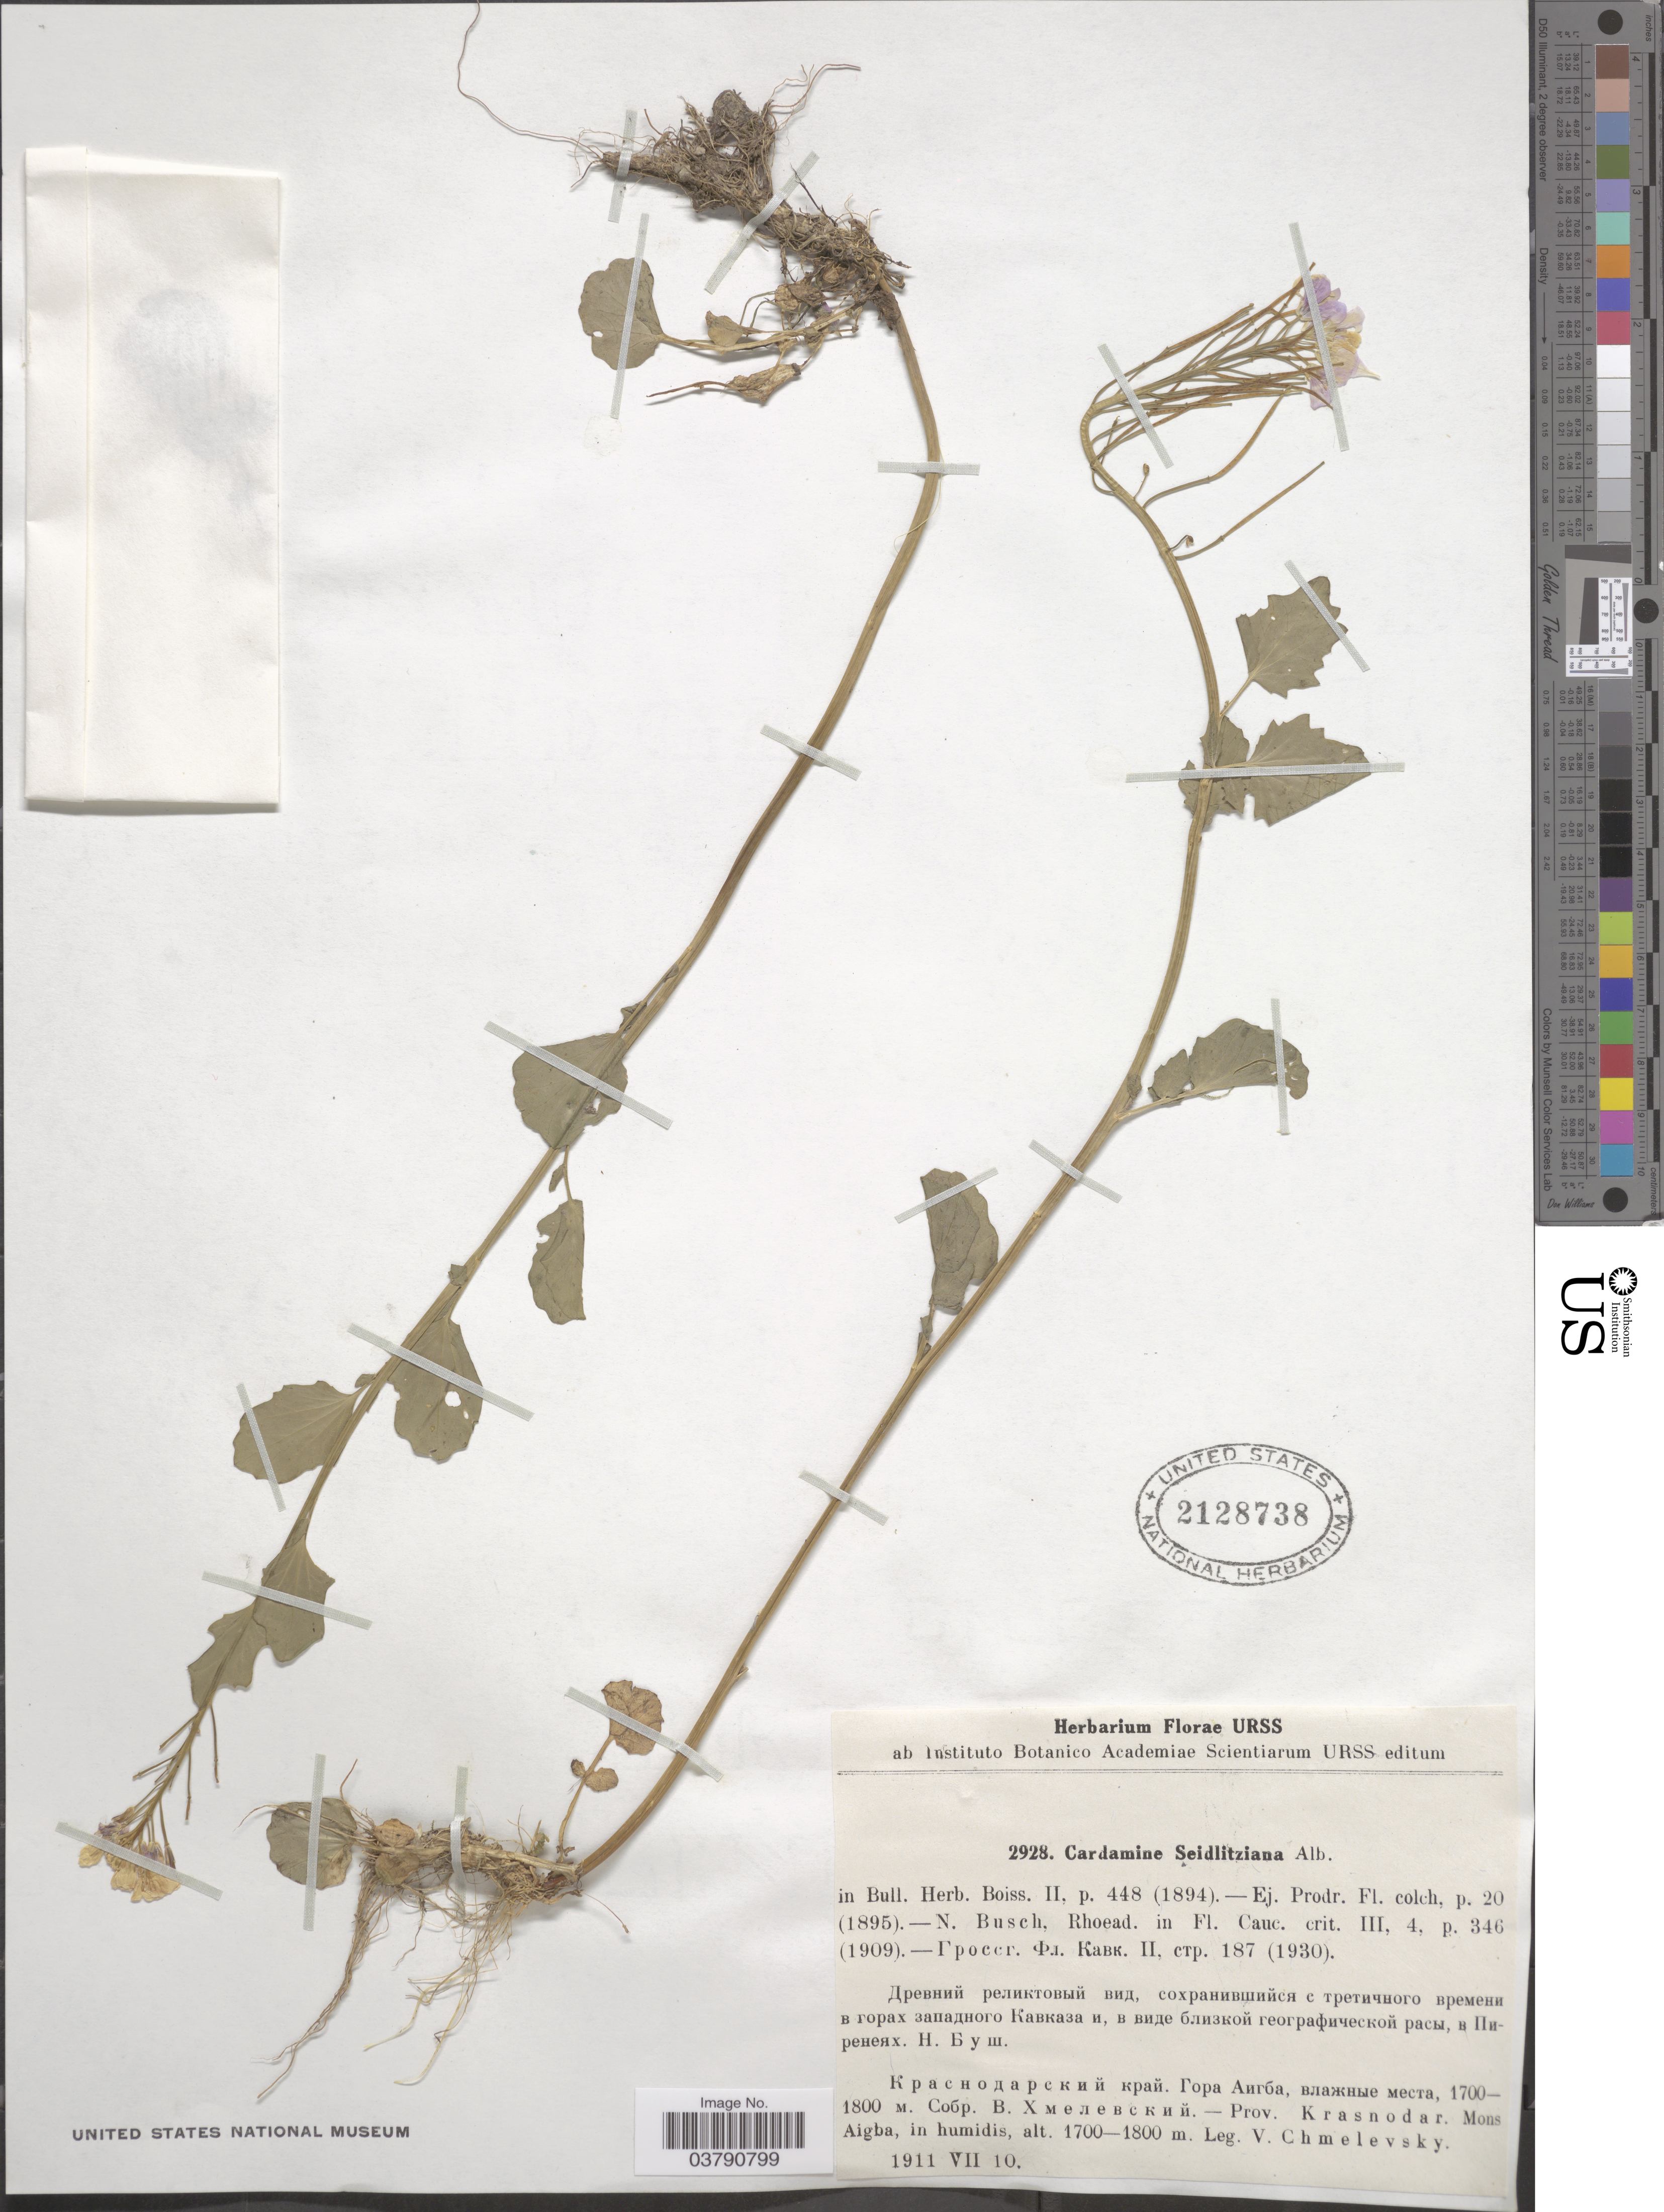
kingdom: Plantae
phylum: Tracheophyta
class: Magnoliopsida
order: Brassicales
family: Brassicaceae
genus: Cardamine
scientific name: Cardamine seidlitziana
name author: Albov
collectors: V. Chmelevsky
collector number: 2928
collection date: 1911-07-10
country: Russian Federation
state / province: Krasnodar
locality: Mons Aigba, in humidis. Chmelevsky.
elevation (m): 1700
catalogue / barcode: US 2128738